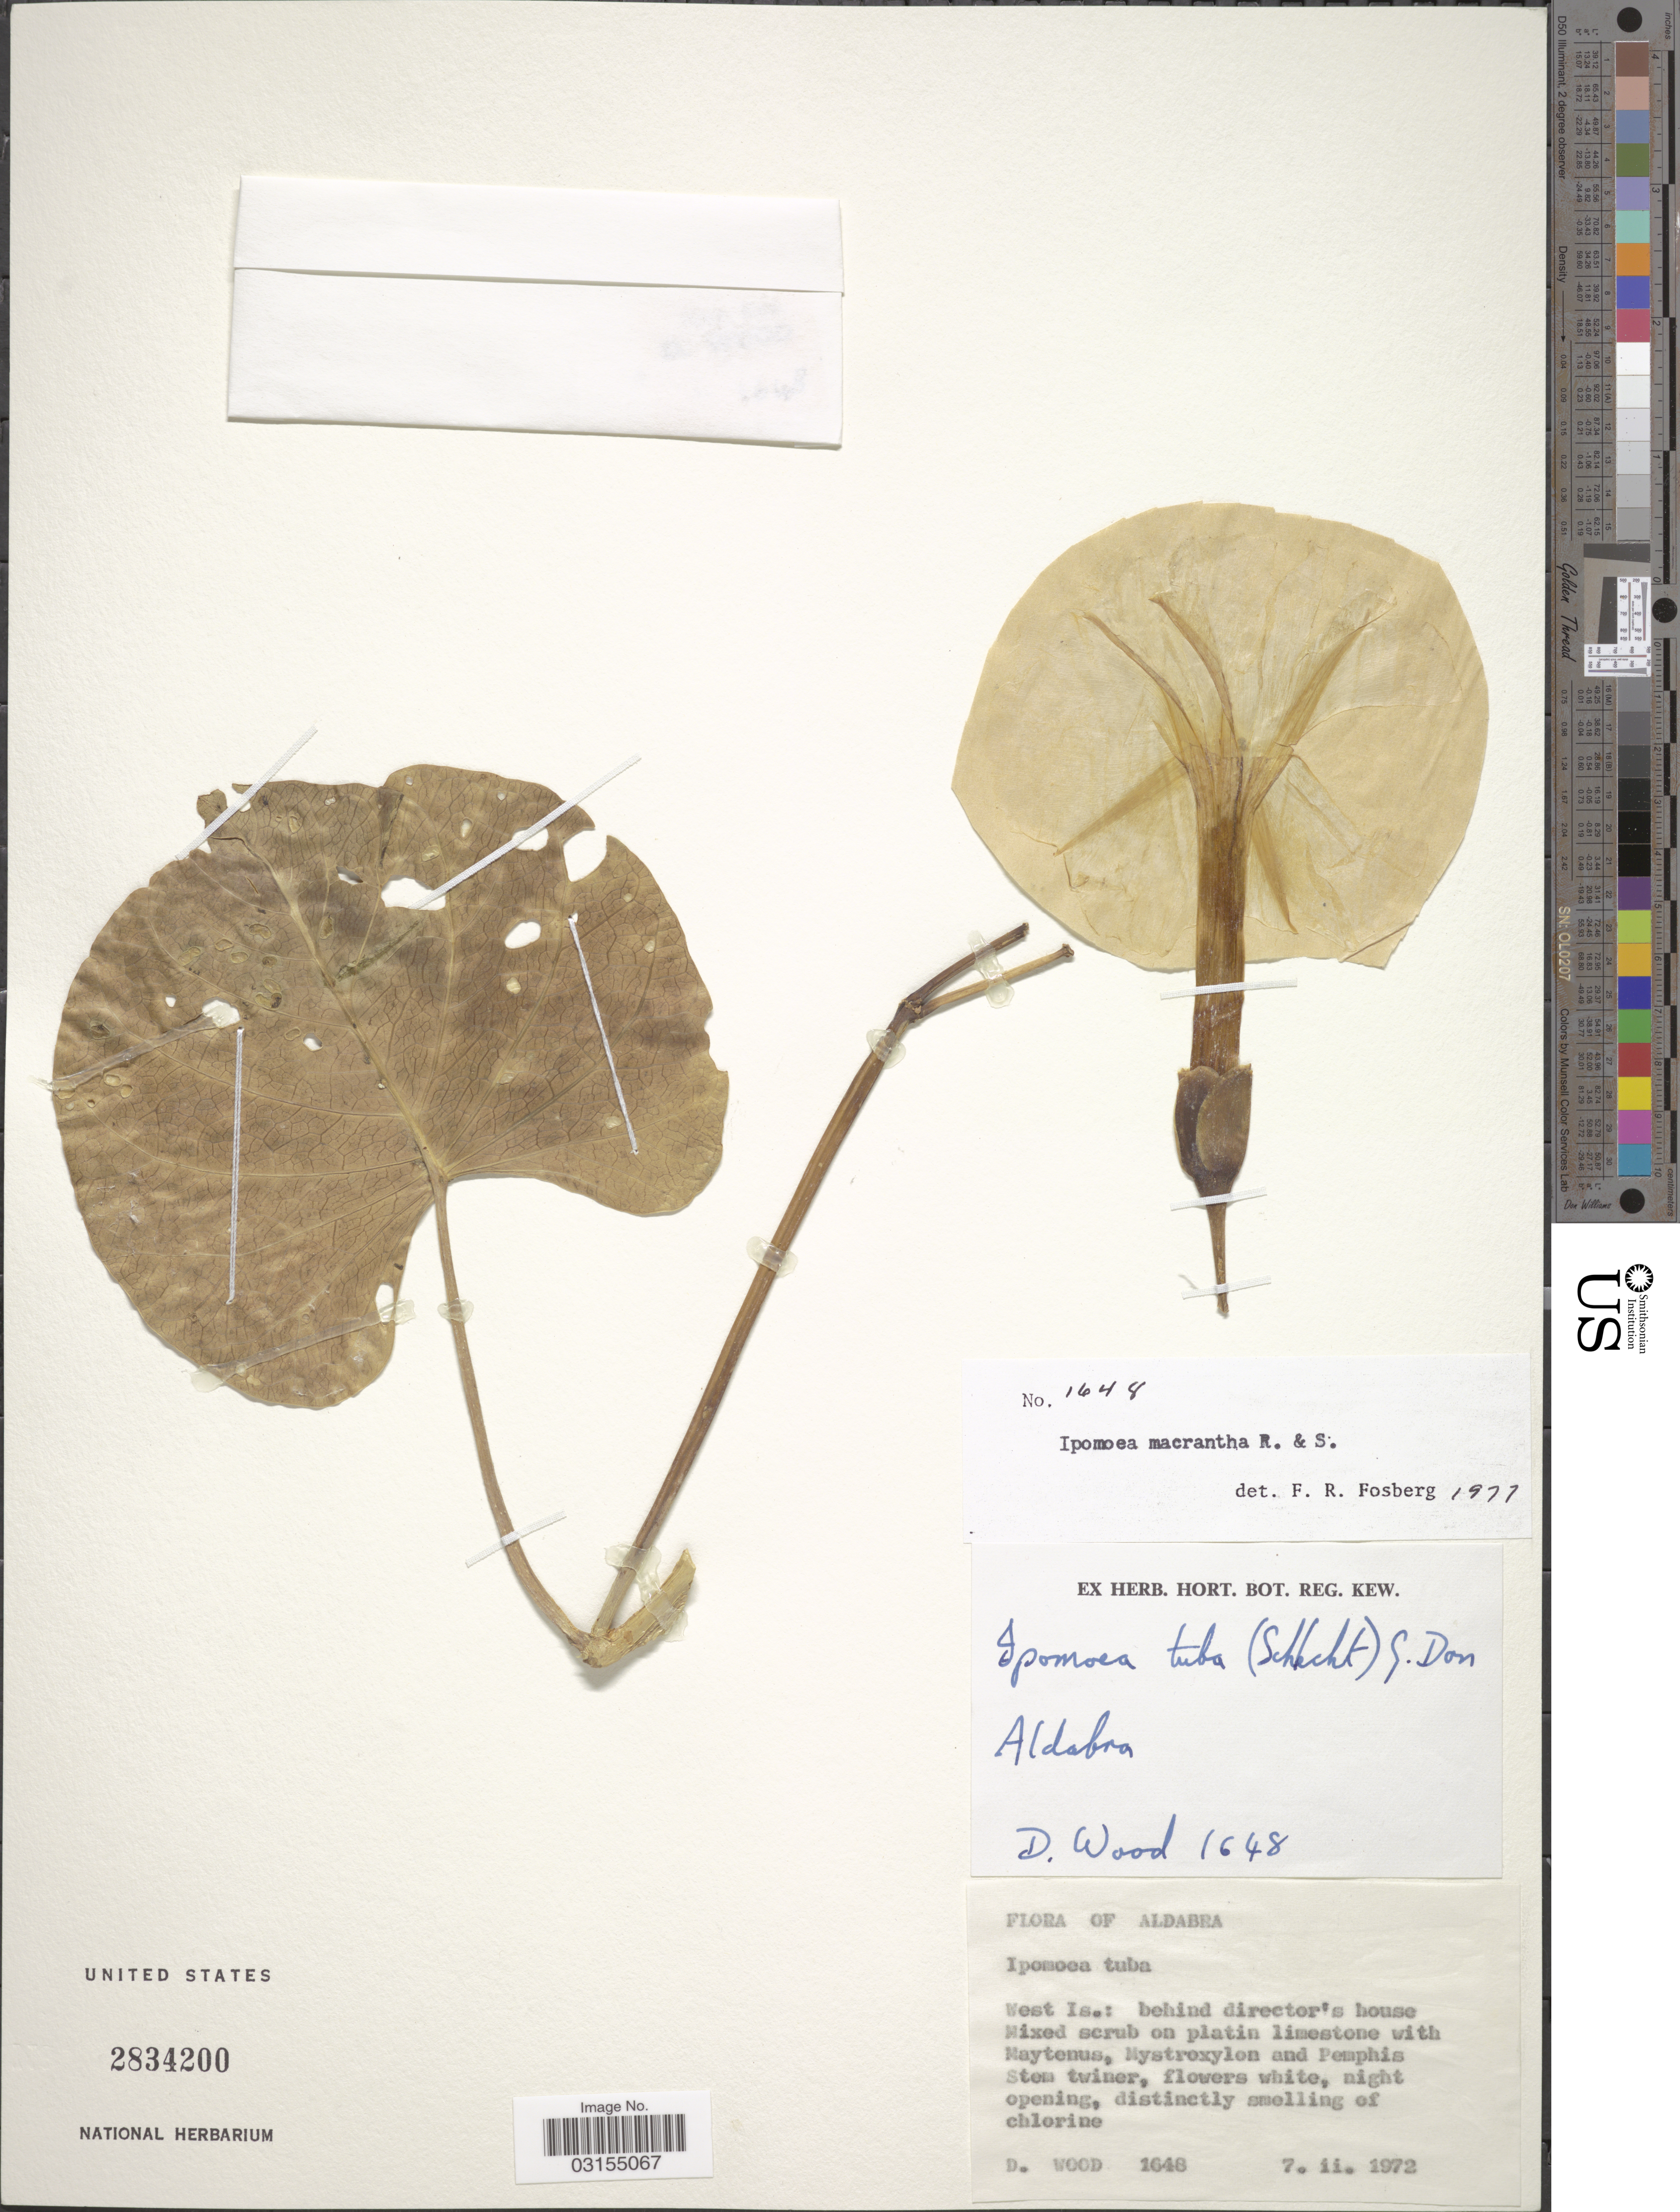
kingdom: Plantae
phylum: Tracheophyta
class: Magnoliopsida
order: Solanales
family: Convolvulaceae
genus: Ipomoea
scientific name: Ipomoea macrantha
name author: Roem. & Schult.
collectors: D. Wood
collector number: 1648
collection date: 1972-02-07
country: Seychelles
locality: Aldabra. West Is.: behind director's house.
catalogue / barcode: US 2834200